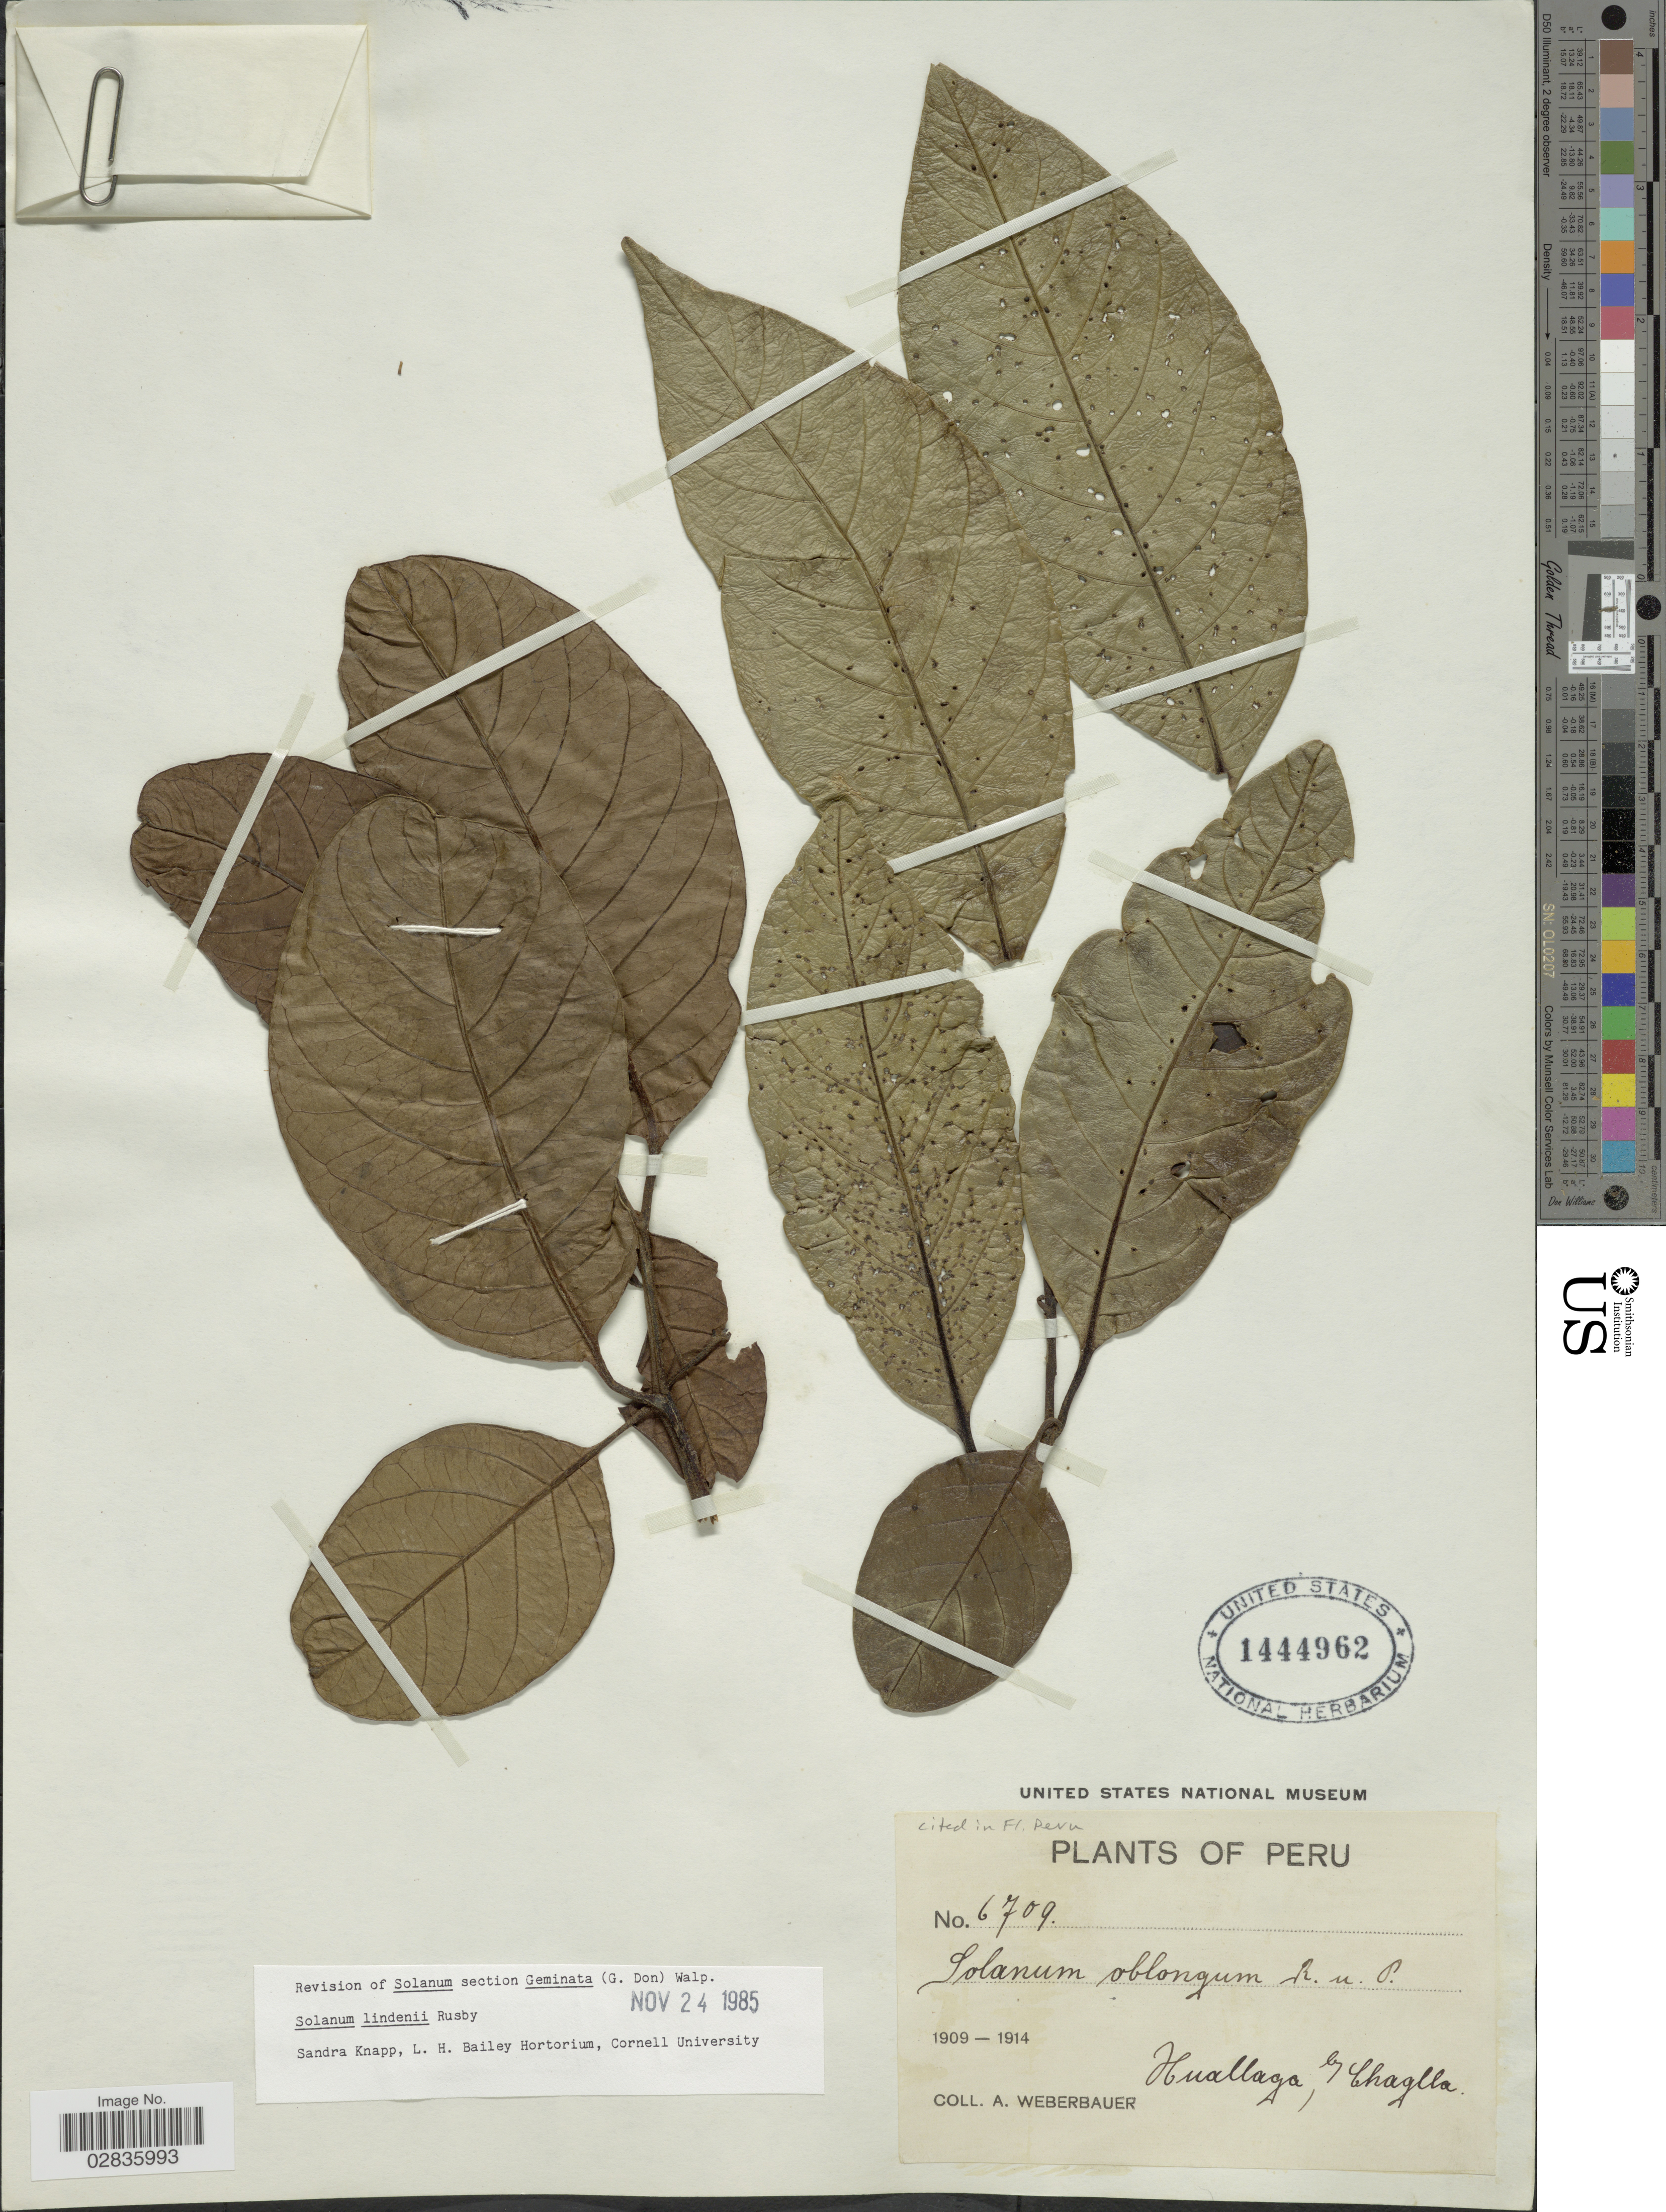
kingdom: Plantae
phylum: Tracheophyta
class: Magnoliopsida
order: Solanales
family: Solanaceae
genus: Solanum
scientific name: Solanum lindenii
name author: Rusby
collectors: A. Weberbauer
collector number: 6709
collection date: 1909/1914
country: Peru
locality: Huallaga, b/ Chaglla.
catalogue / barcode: US 1444962